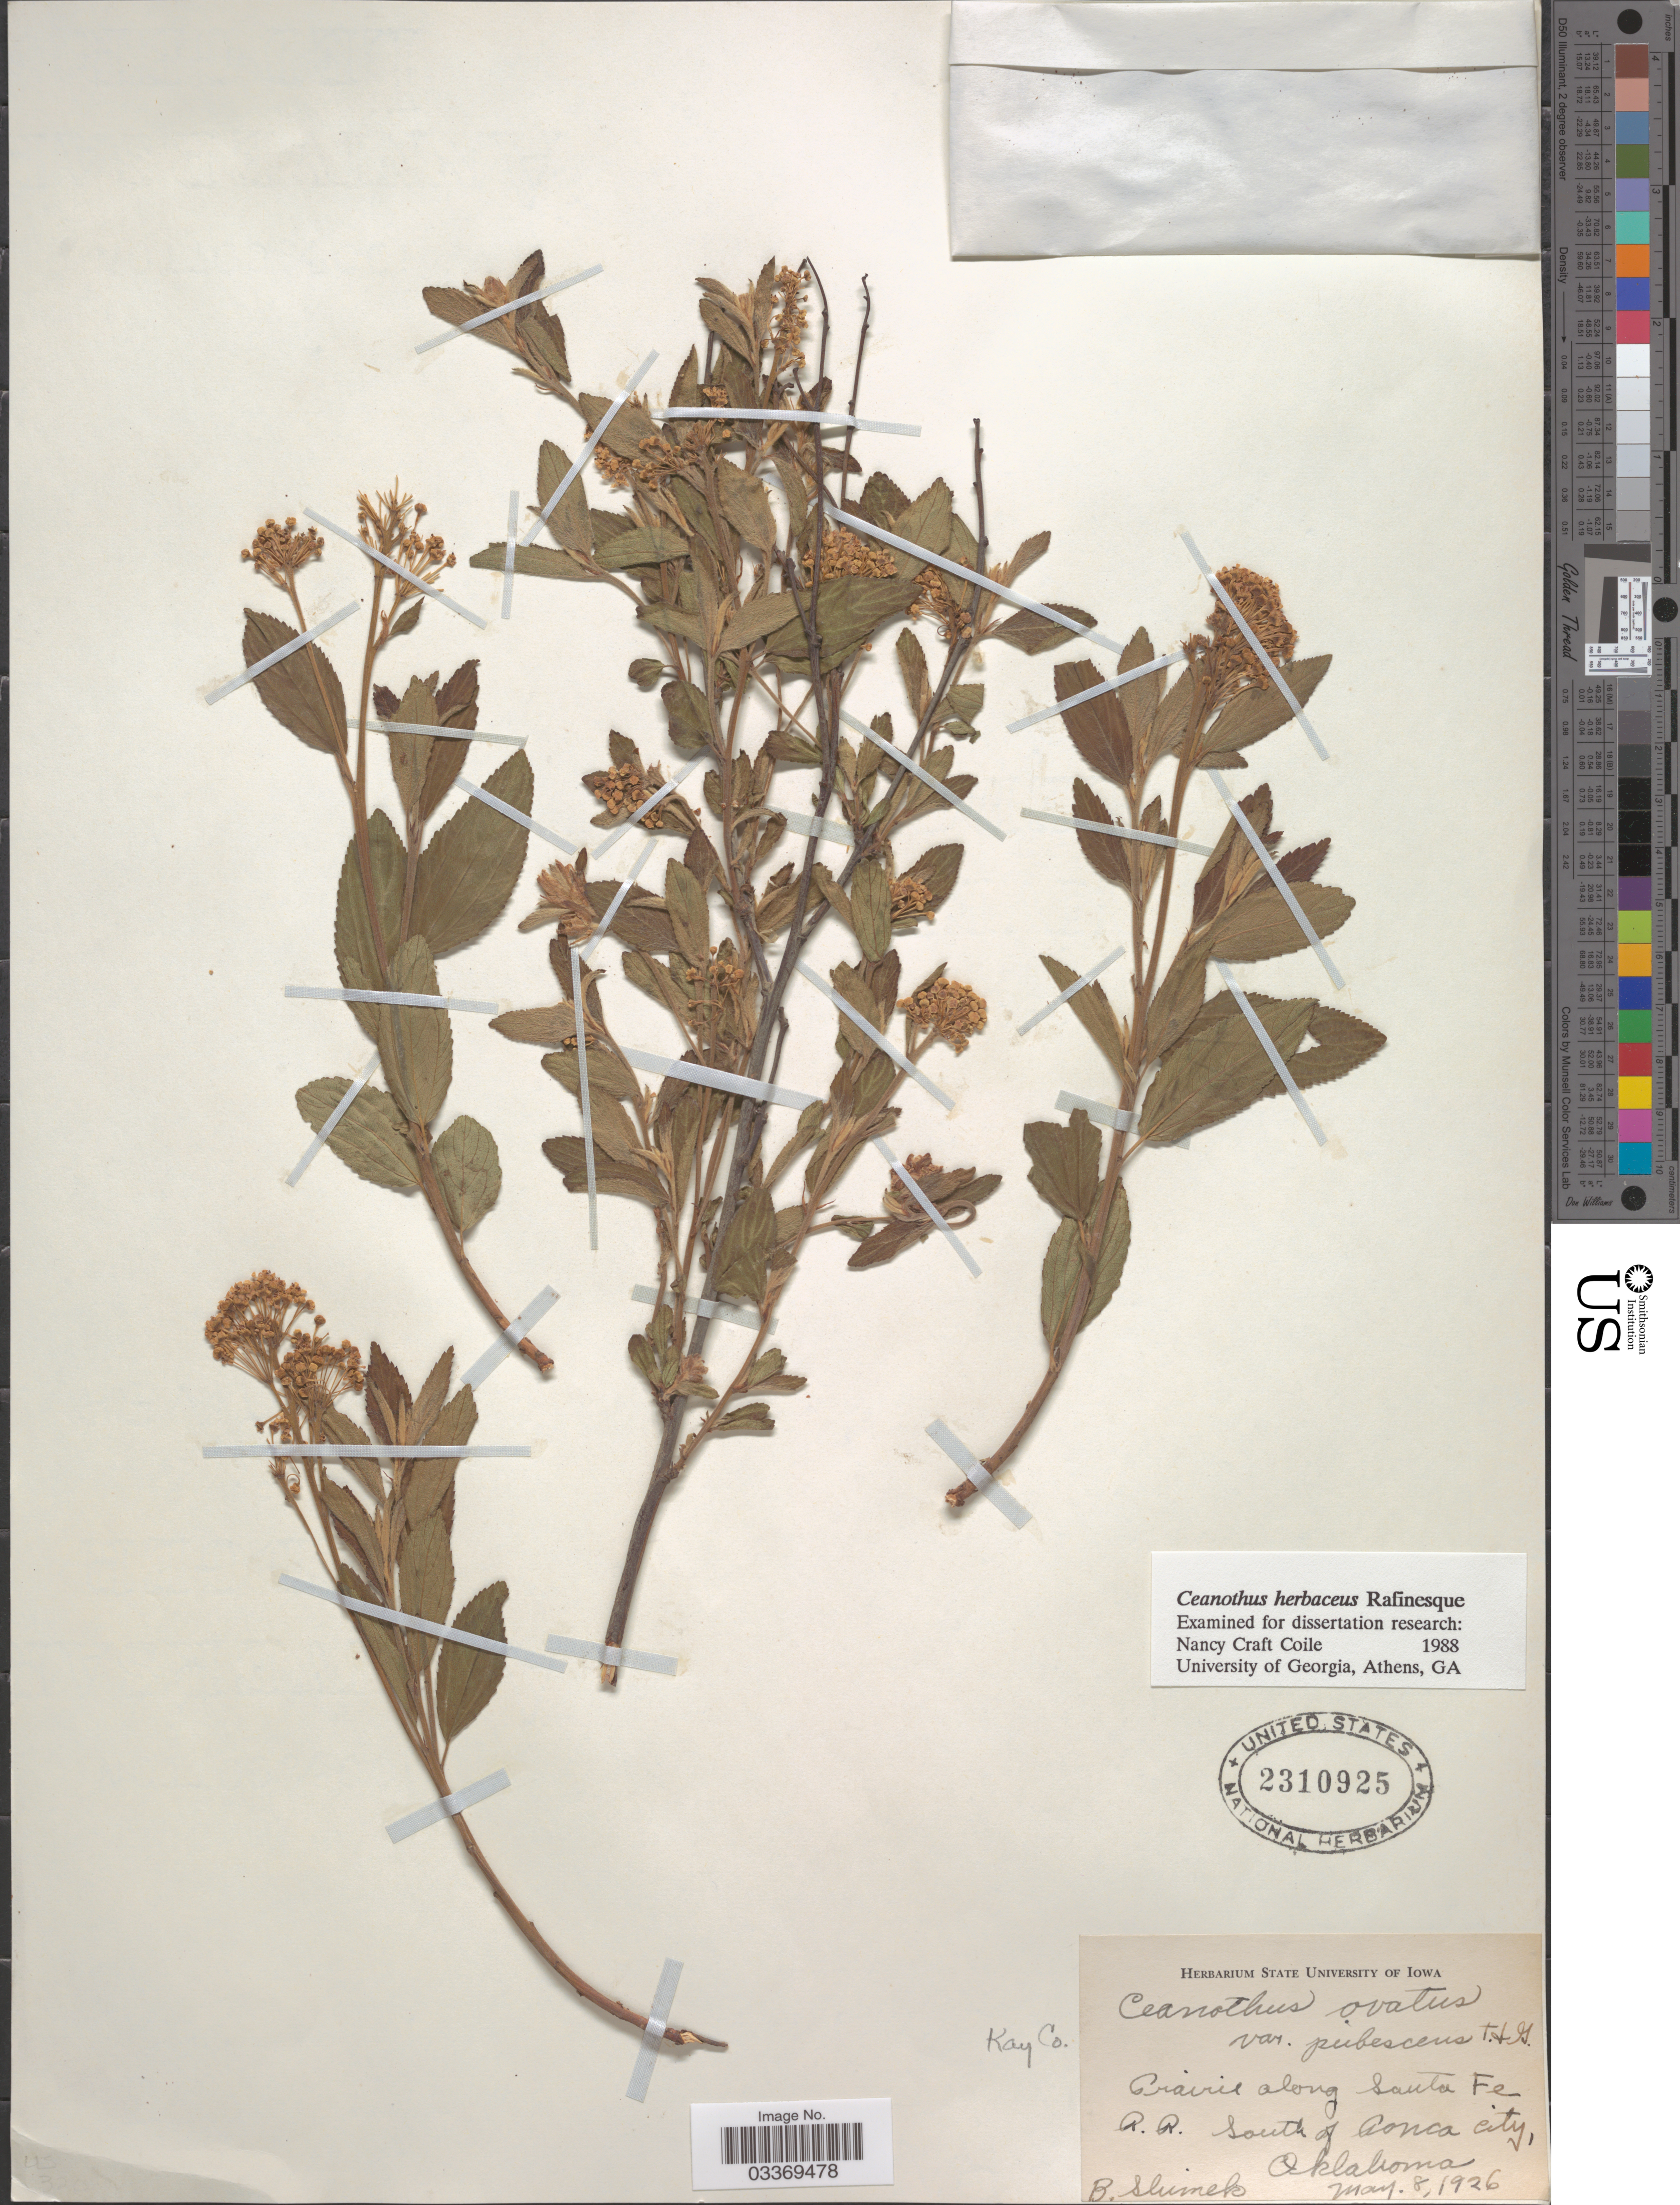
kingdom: Plantae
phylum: Tracheophyta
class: Magnoliopsida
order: Rosales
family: Rhamnaceae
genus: Ceanothus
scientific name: Ceanothus ovatus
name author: Desf.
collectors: B. Shimek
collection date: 1926-05-08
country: United States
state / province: Oklahoma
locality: Prairie along Santa Fe R. R. South of Ponca City. Kay Co.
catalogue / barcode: US 2310925